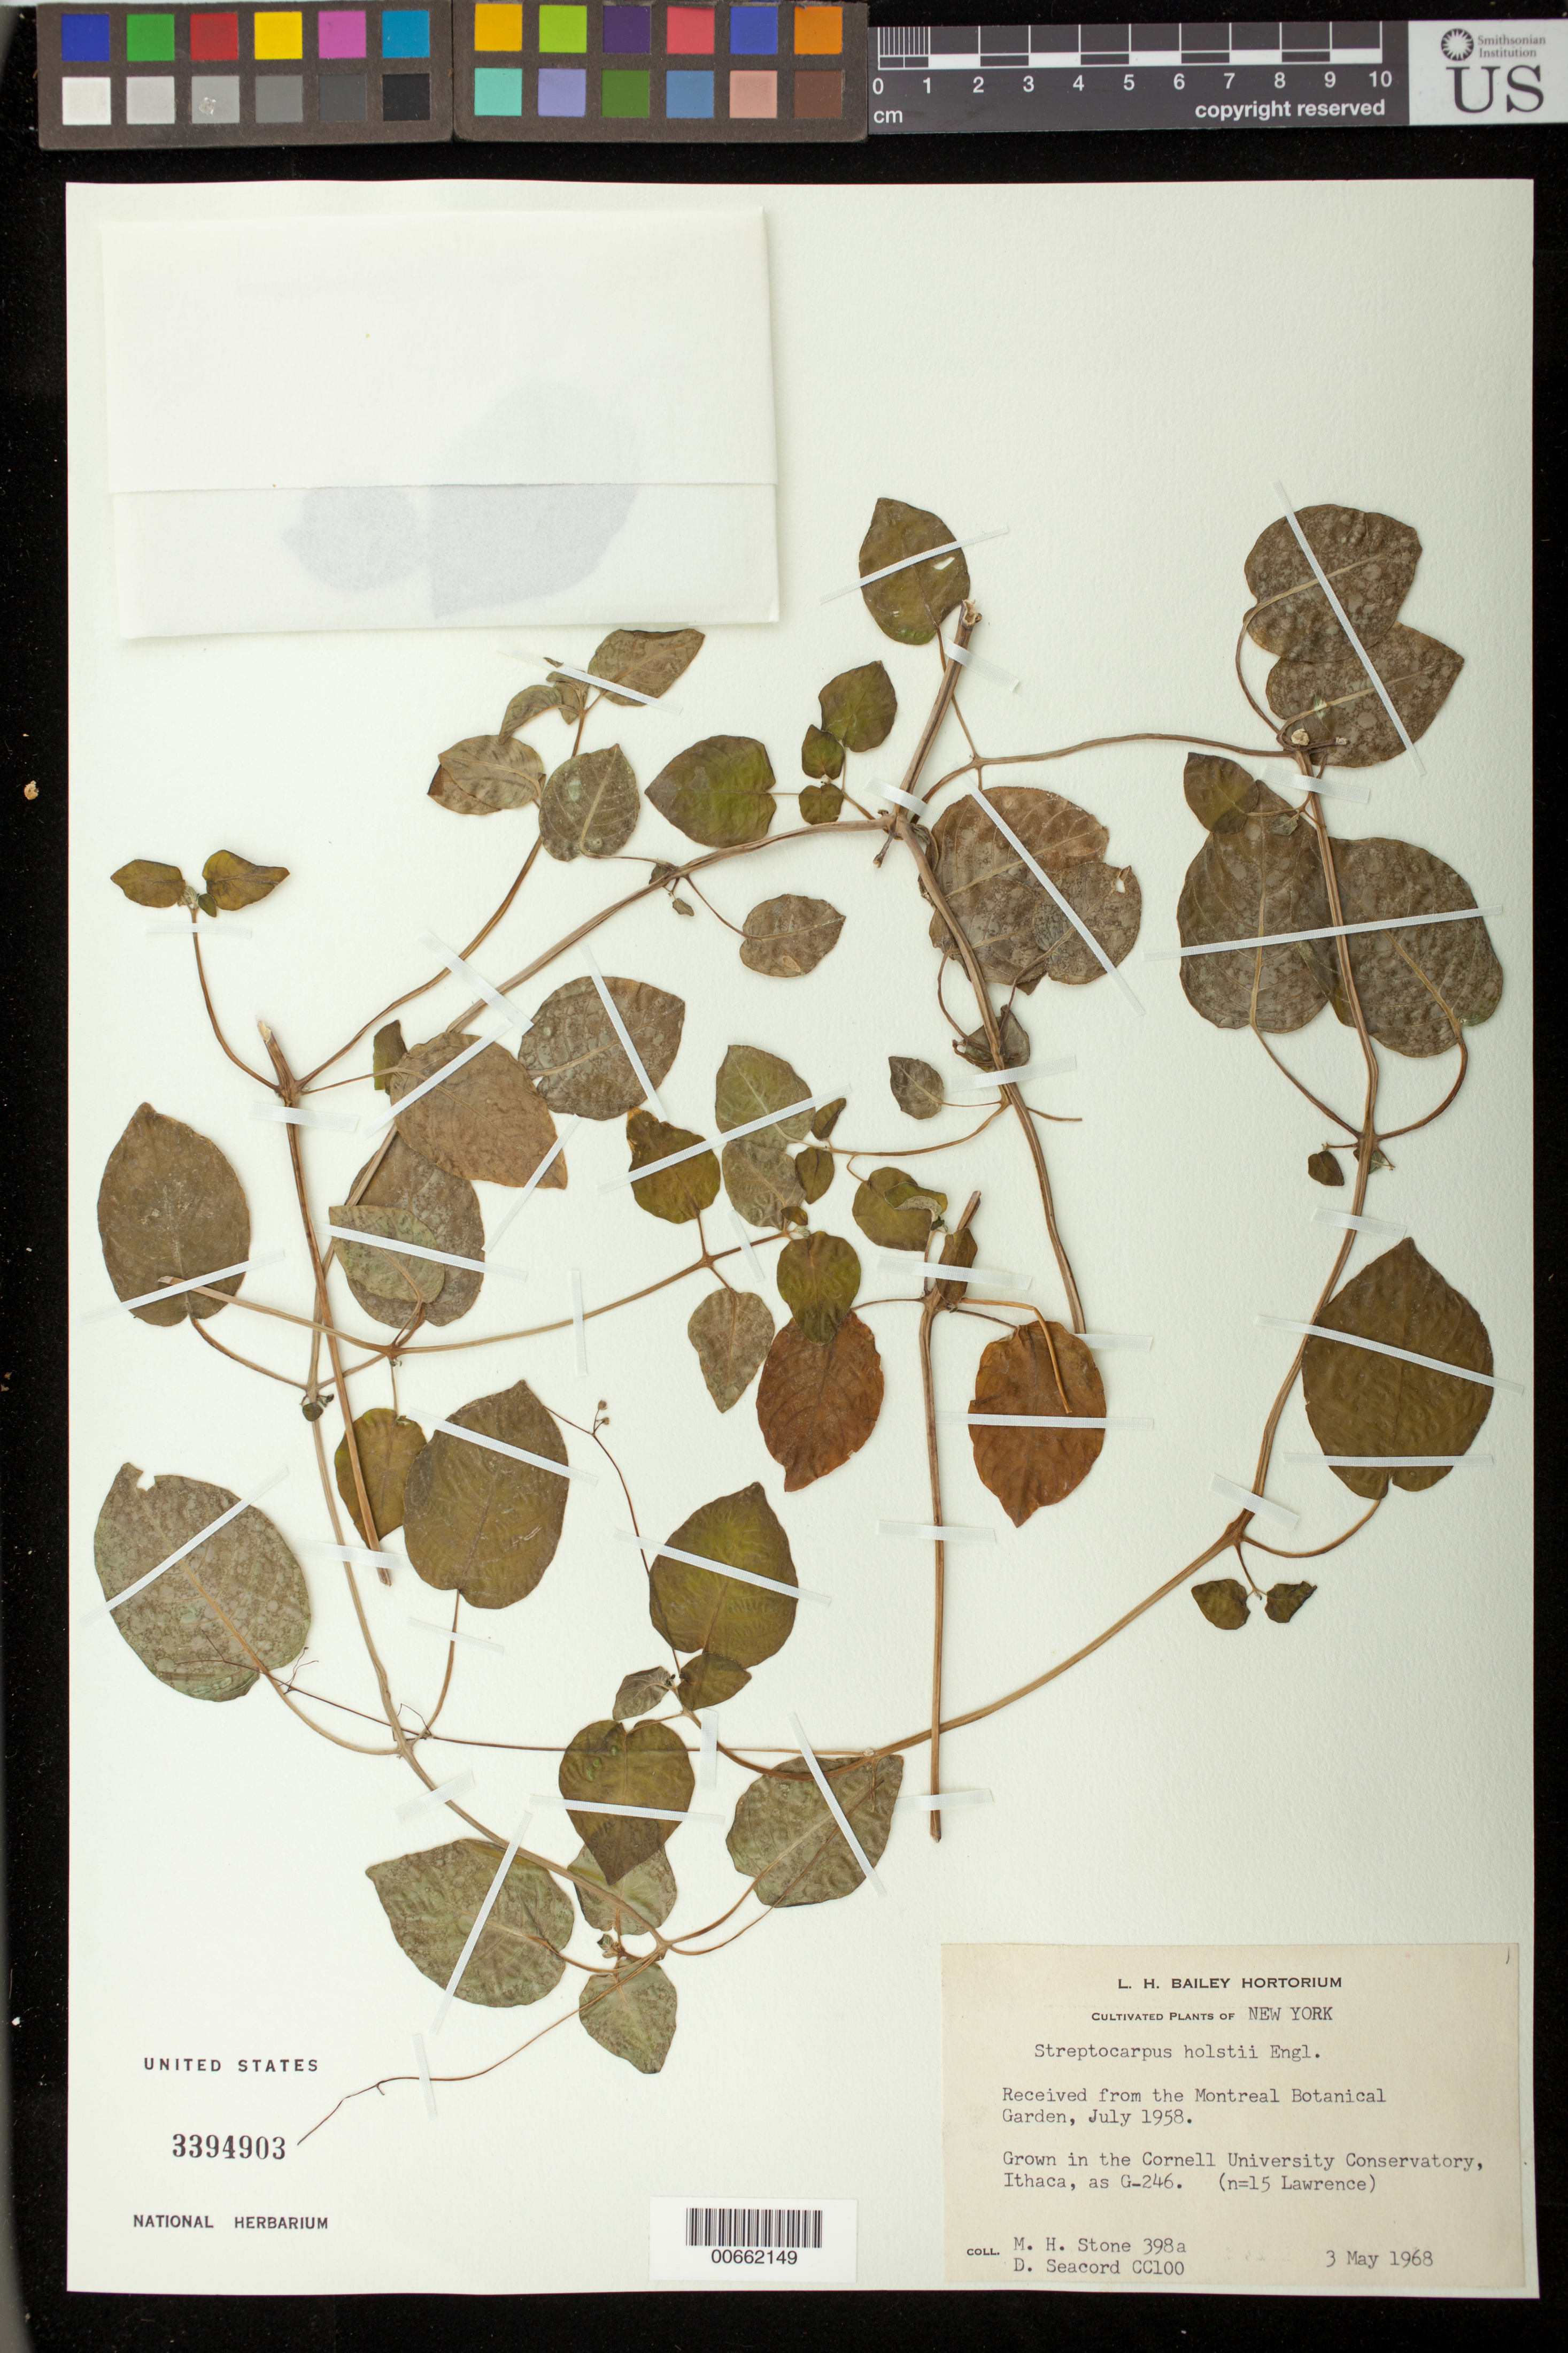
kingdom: Plantae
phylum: Tracheophyta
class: Magnoliopsida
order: Lamiales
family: Gesneriaceae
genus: Streptocarpus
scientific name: Streptocarpus holstii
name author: Engl.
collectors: M. Stone & D. Seacord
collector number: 398 a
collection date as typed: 03 May 1968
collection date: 1968-05-03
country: United States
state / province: New York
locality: Grown in the Cornell University Conservatory, Ithaca [New York]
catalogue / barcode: US 3394903